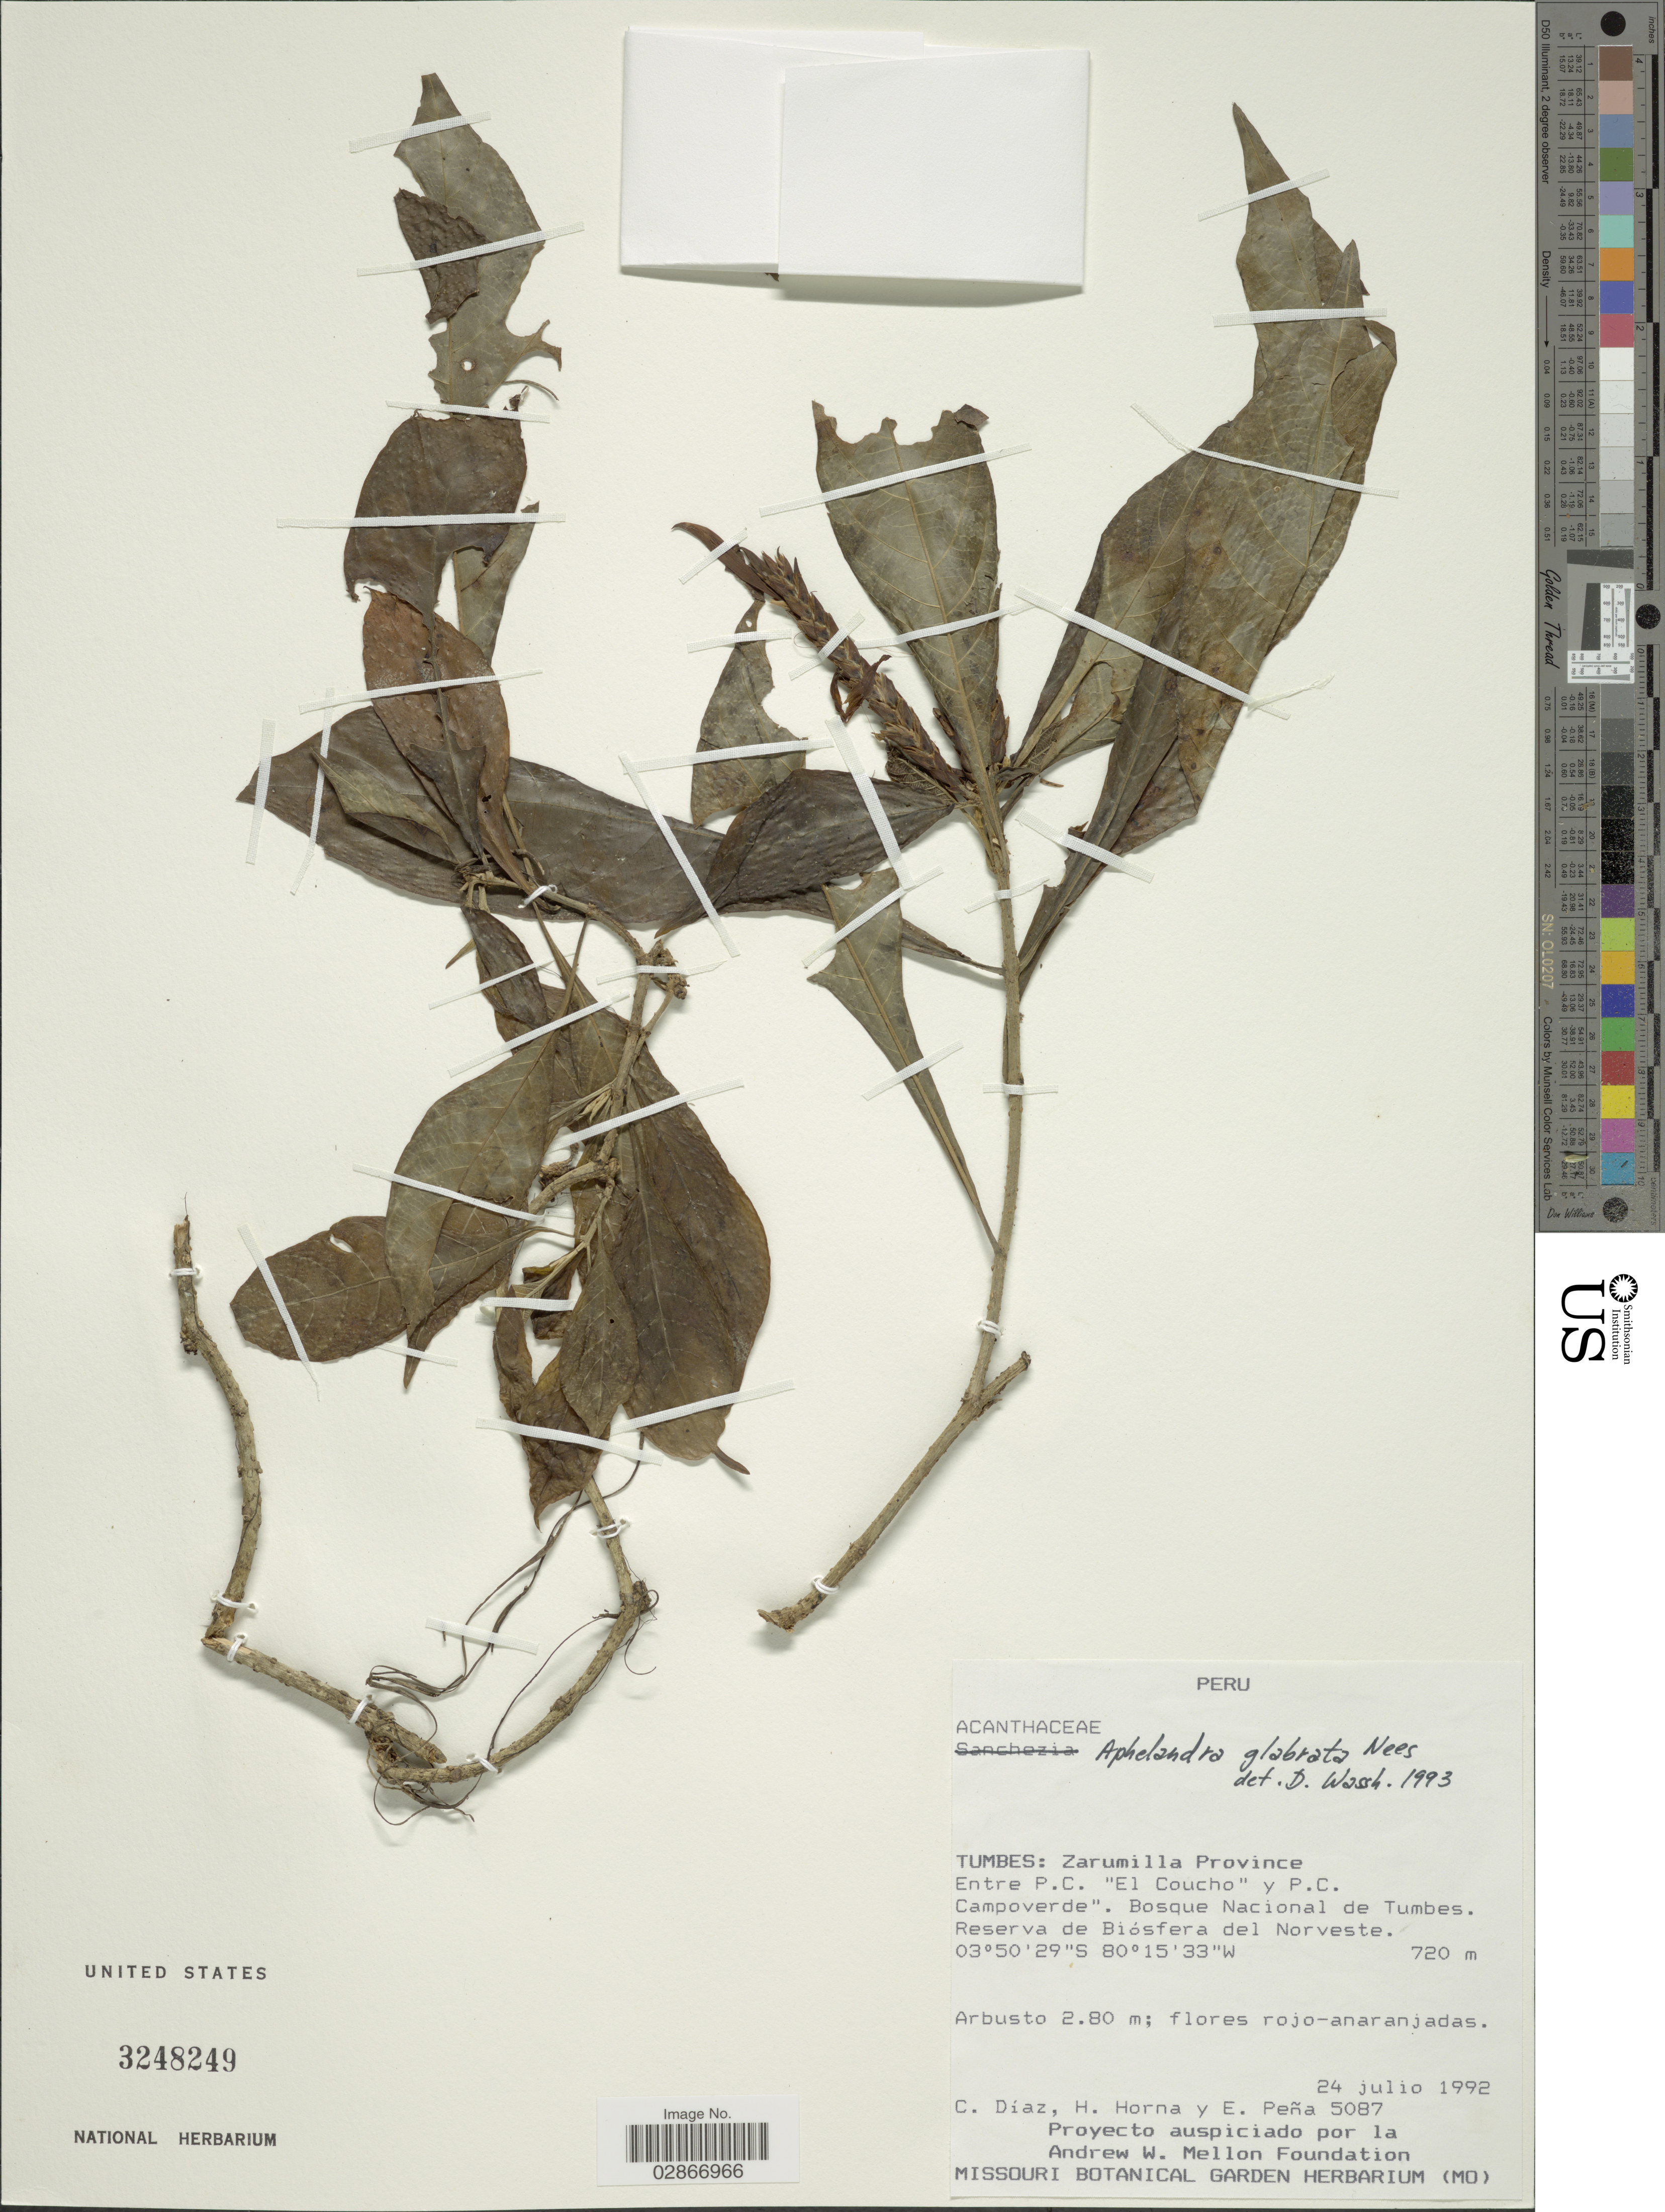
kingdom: Plantae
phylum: Tracheophyta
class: Magnoliopsida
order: Lamiales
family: Acanthaceae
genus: Aphelandra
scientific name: Aphelandra glabrata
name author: Willd. ex Nees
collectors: C. Díaz, H. Horna & E. Pena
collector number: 5087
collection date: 1992-07-24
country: Peru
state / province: Tumbes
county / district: Zarumilla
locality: Zarumilla Province. Entre P.C. "El Coucho" y P.C. Campoverde. Bosque Nacional de Tumbes. Reserva de Biósfera del Norveste.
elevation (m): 720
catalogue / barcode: US 3248249